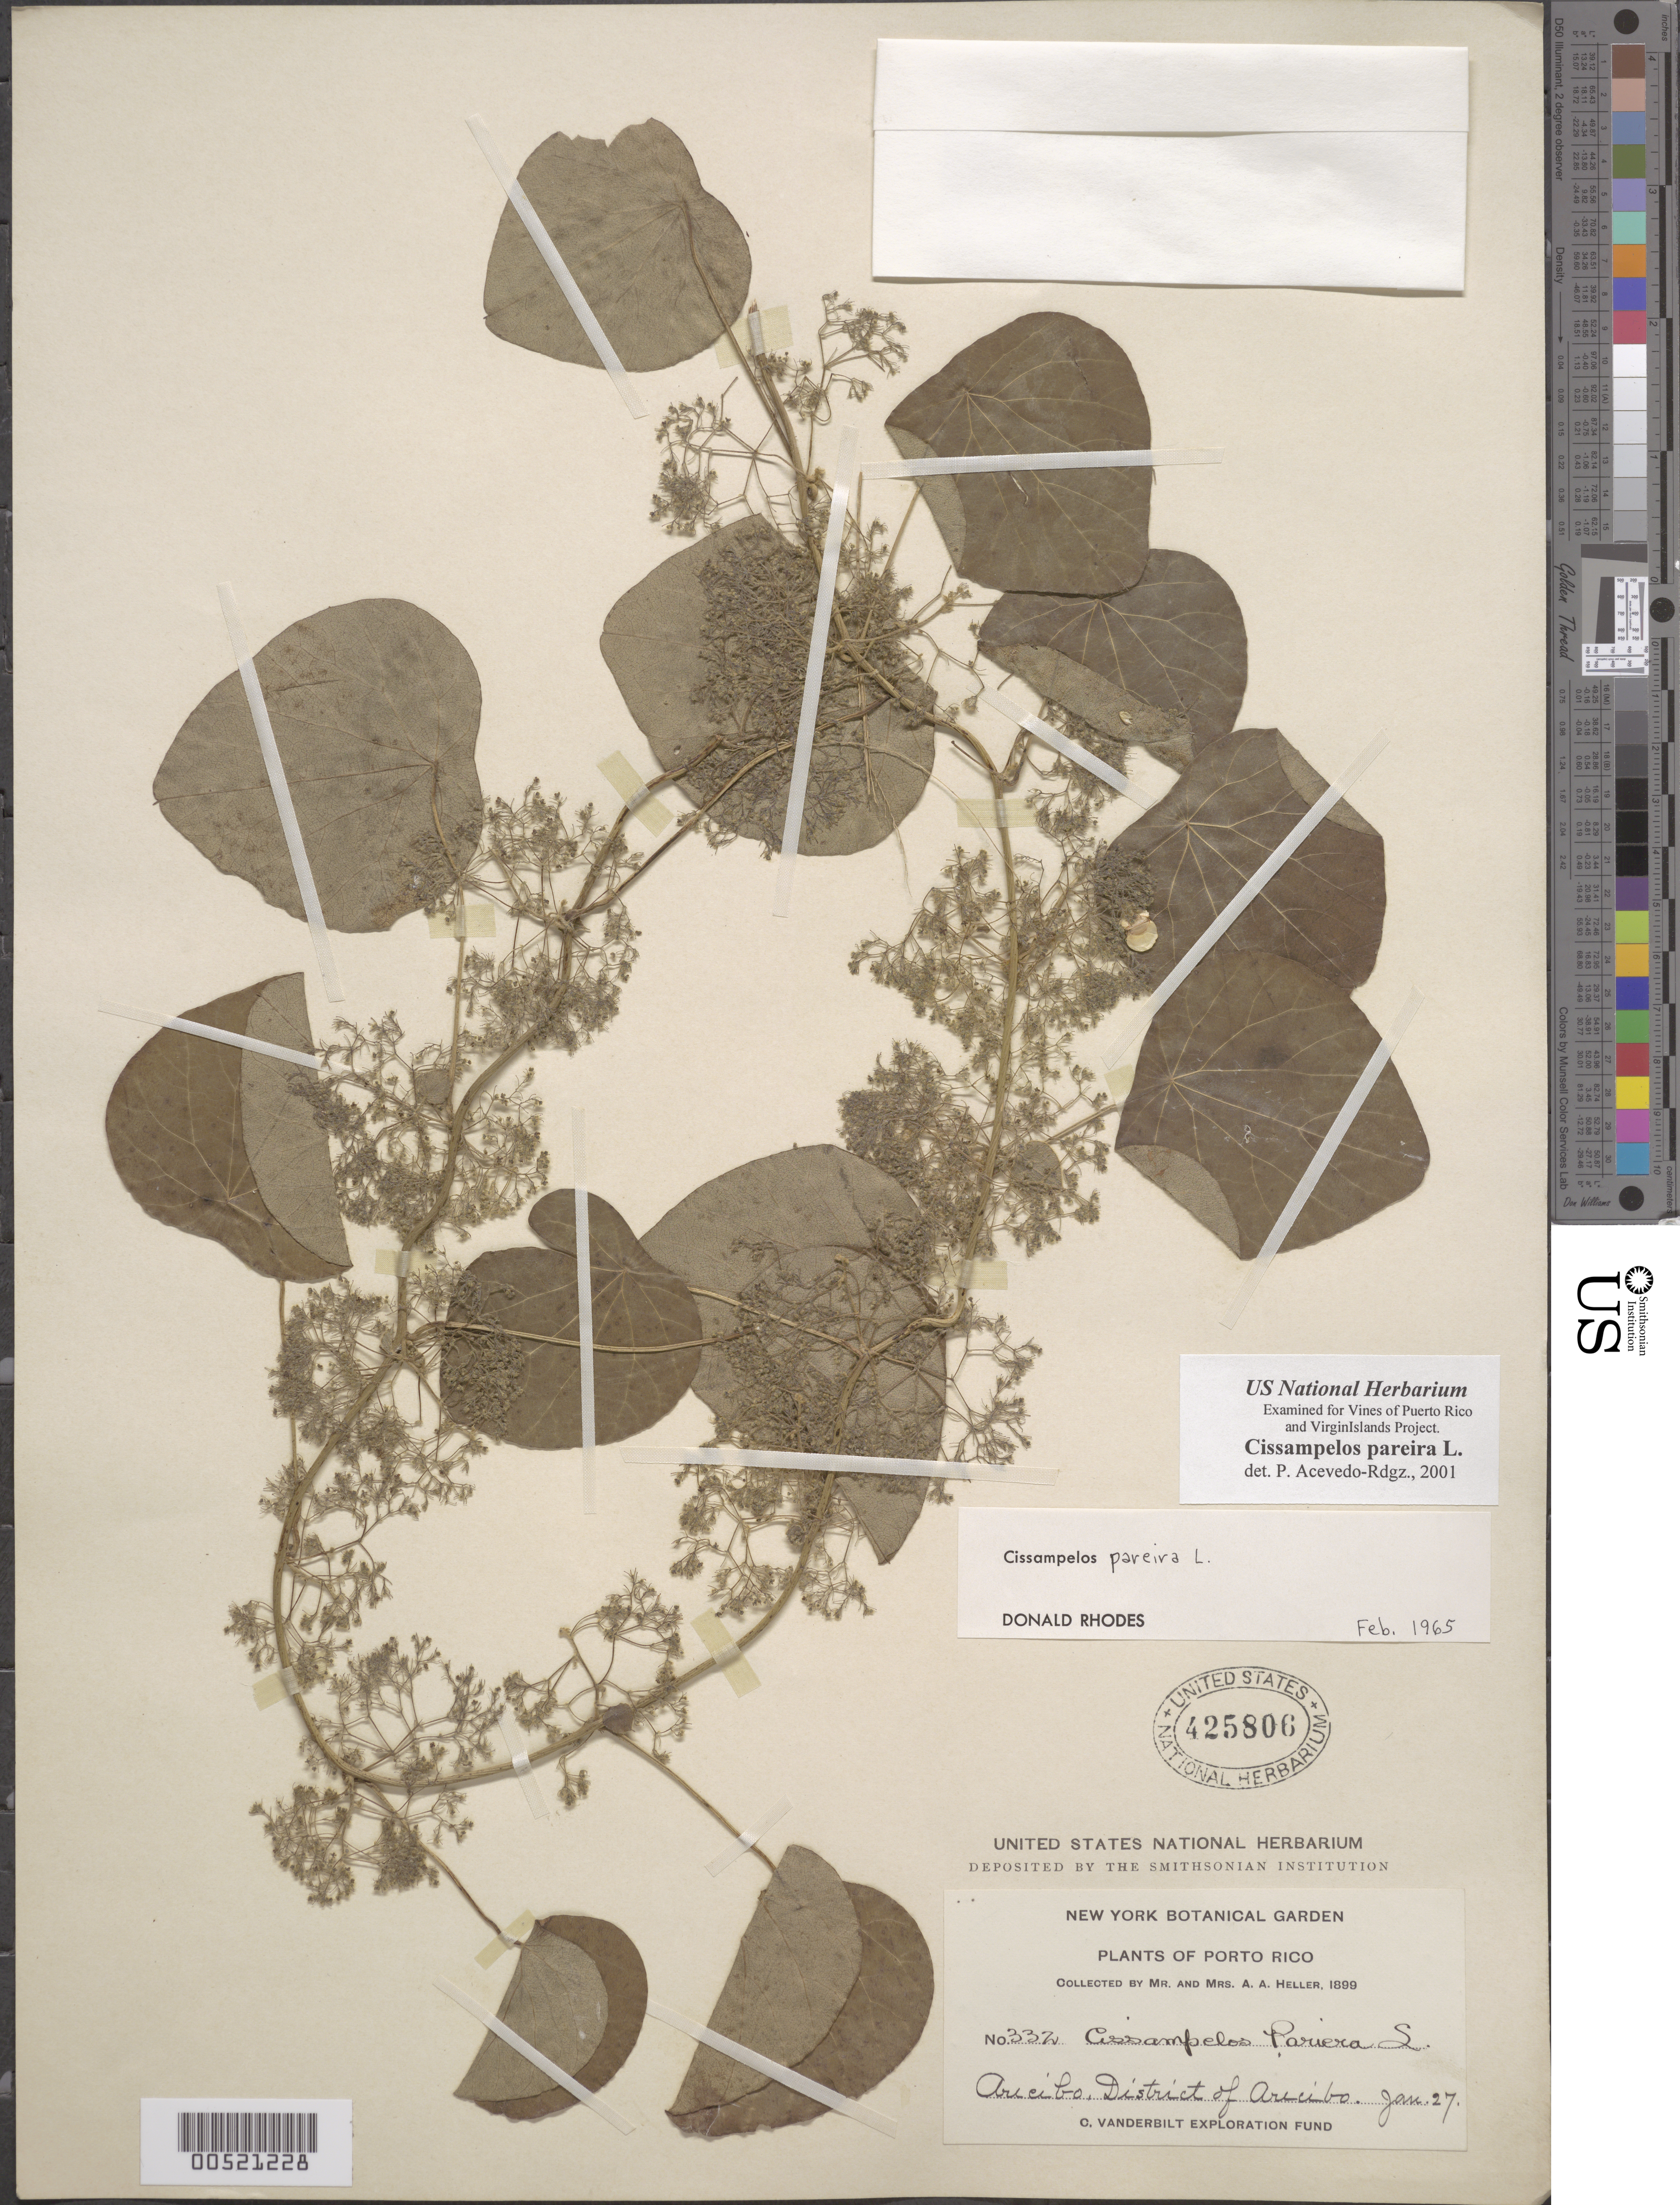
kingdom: Plantae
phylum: Tracheophyta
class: Magnoliopsida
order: Ranunculales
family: Menispermaceae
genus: Cissampelos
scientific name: Cissampelos pareira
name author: L.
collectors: A. A. Heller & E. G. Heller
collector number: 332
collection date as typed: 27 Jan 1899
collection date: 1899-01-27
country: Puerto Rico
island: Greater Antilles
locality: Arecibo, District Arecibo.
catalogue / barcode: US 425806